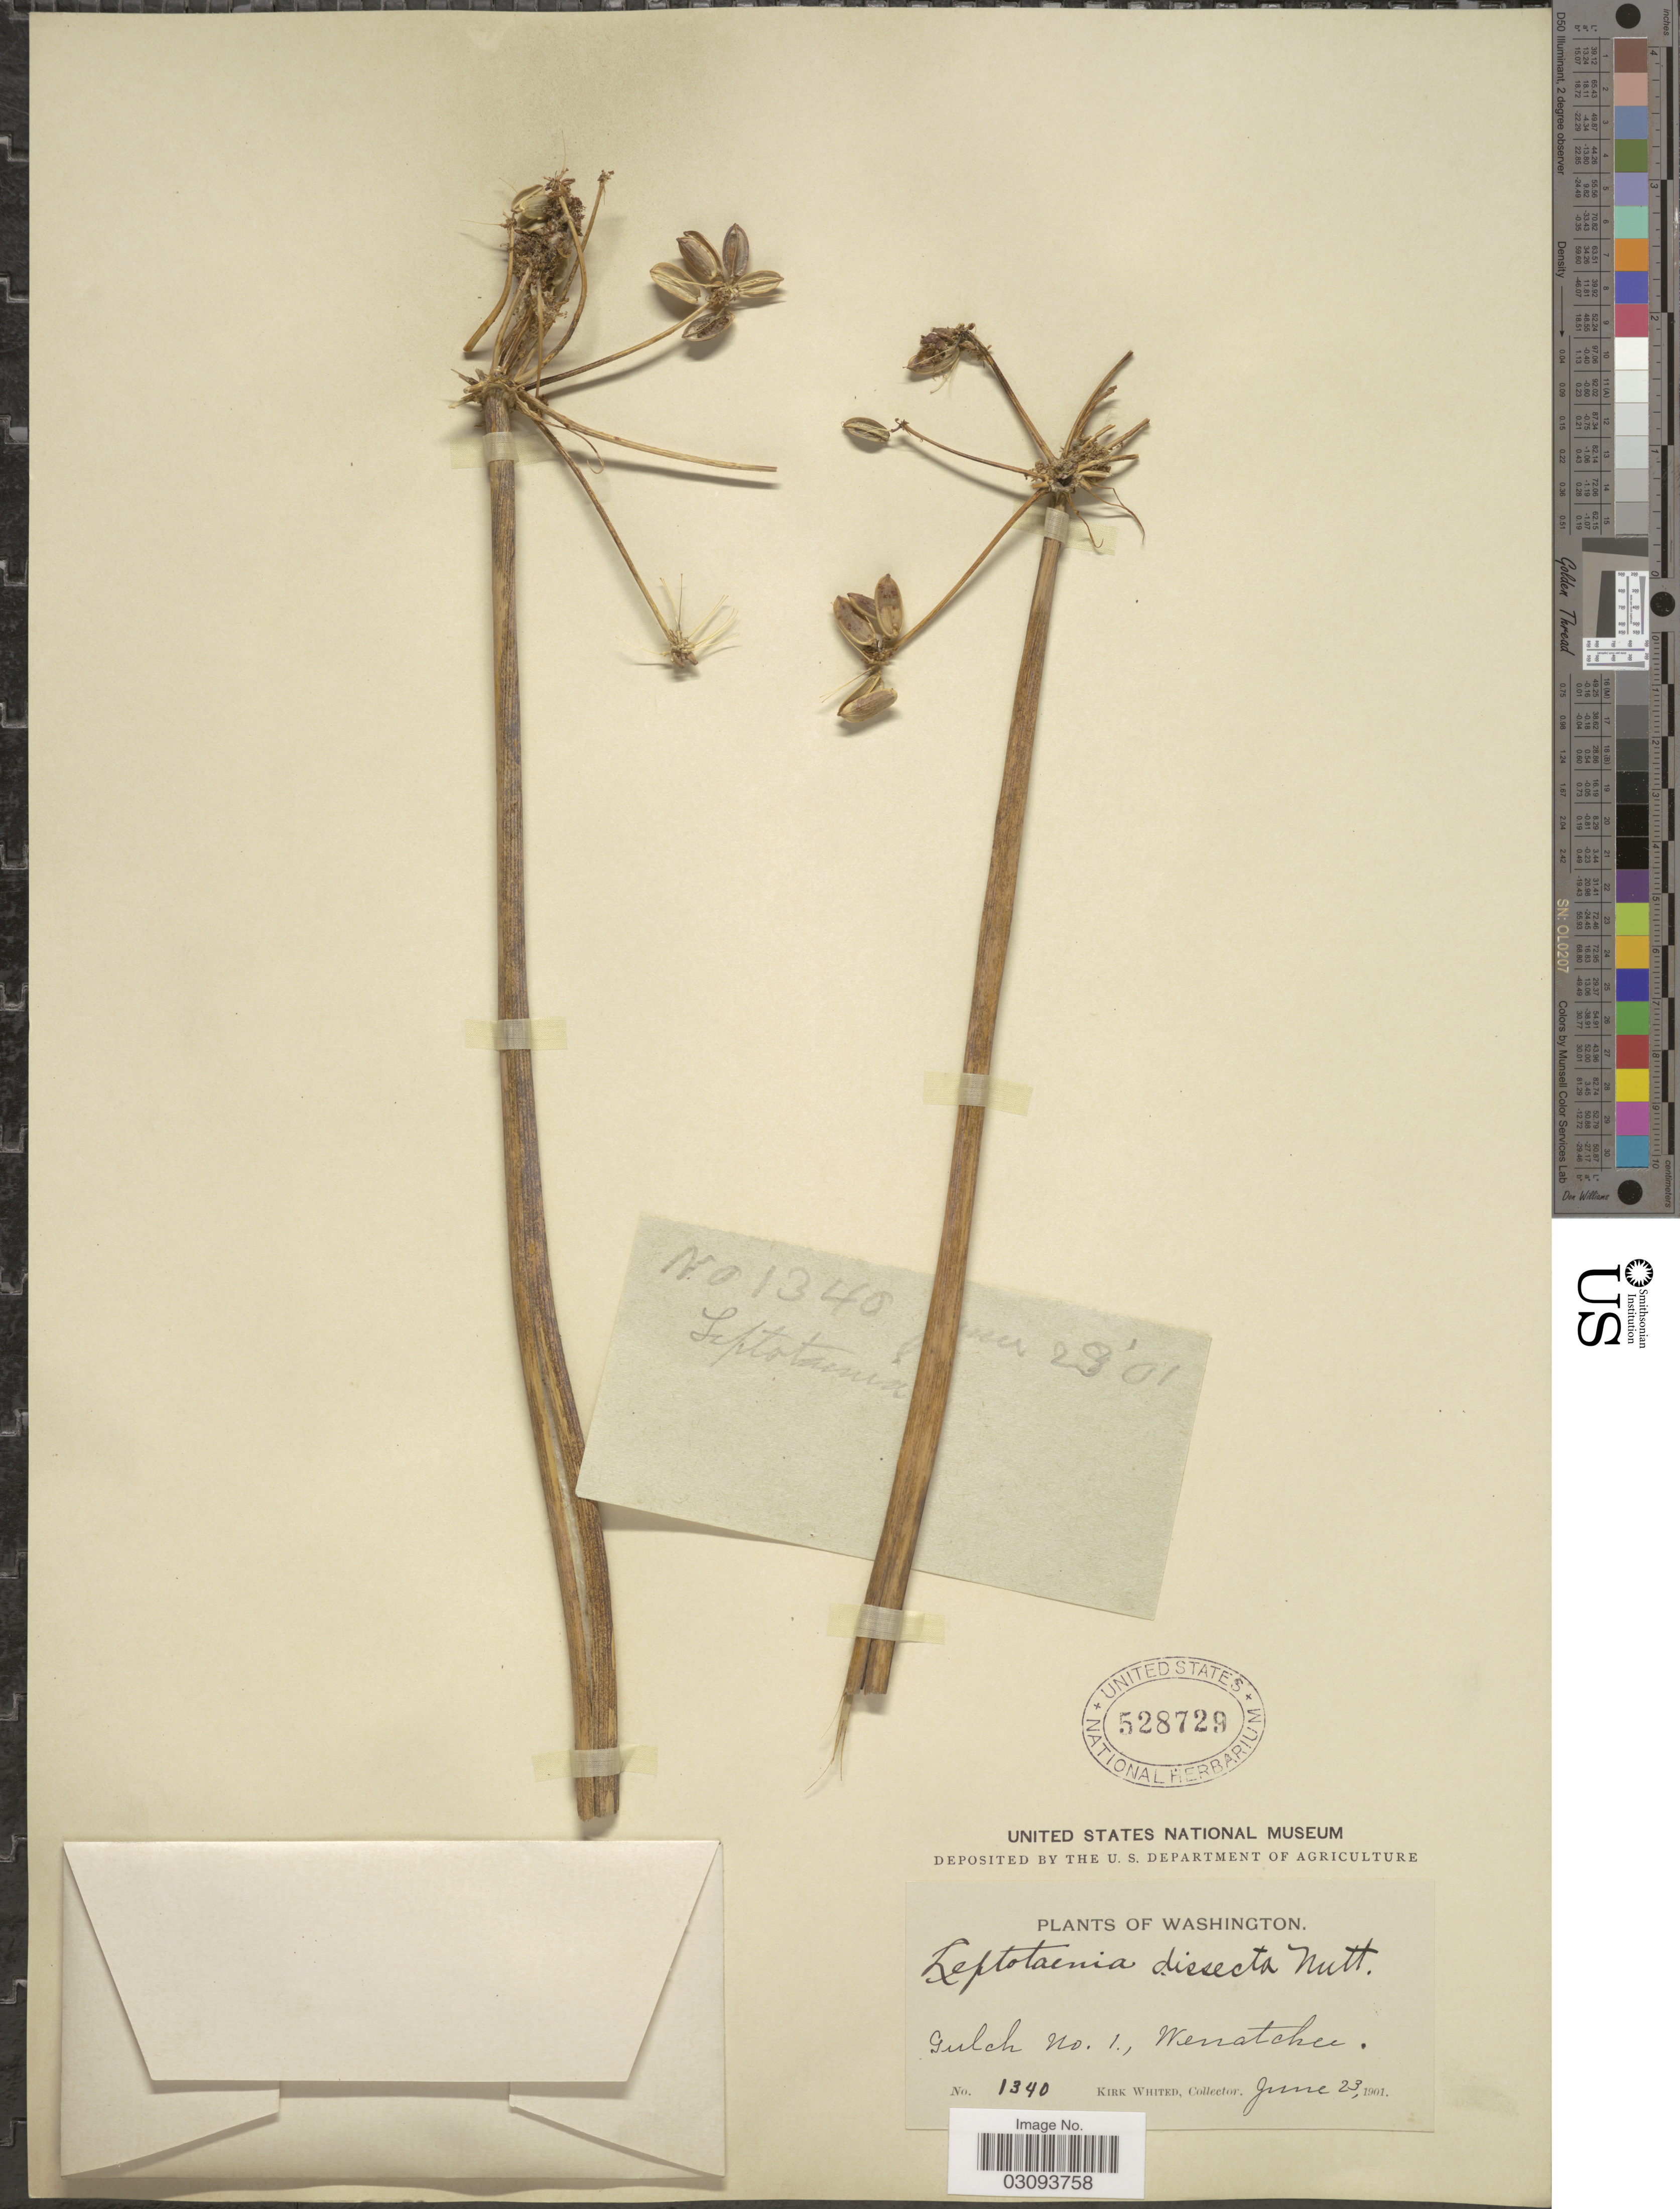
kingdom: Plantae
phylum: Tracheophyta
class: Magnoliopsida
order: Apiales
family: Apiaceae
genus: Lomatium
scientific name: Lomatium dissectum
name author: (Nutt.) Mathias & Constance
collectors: K. Whited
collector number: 1340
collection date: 1901-06-23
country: United States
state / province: Washington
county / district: Chelan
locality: Gulch No. 1, Wenatchee.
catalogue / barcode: US 528729